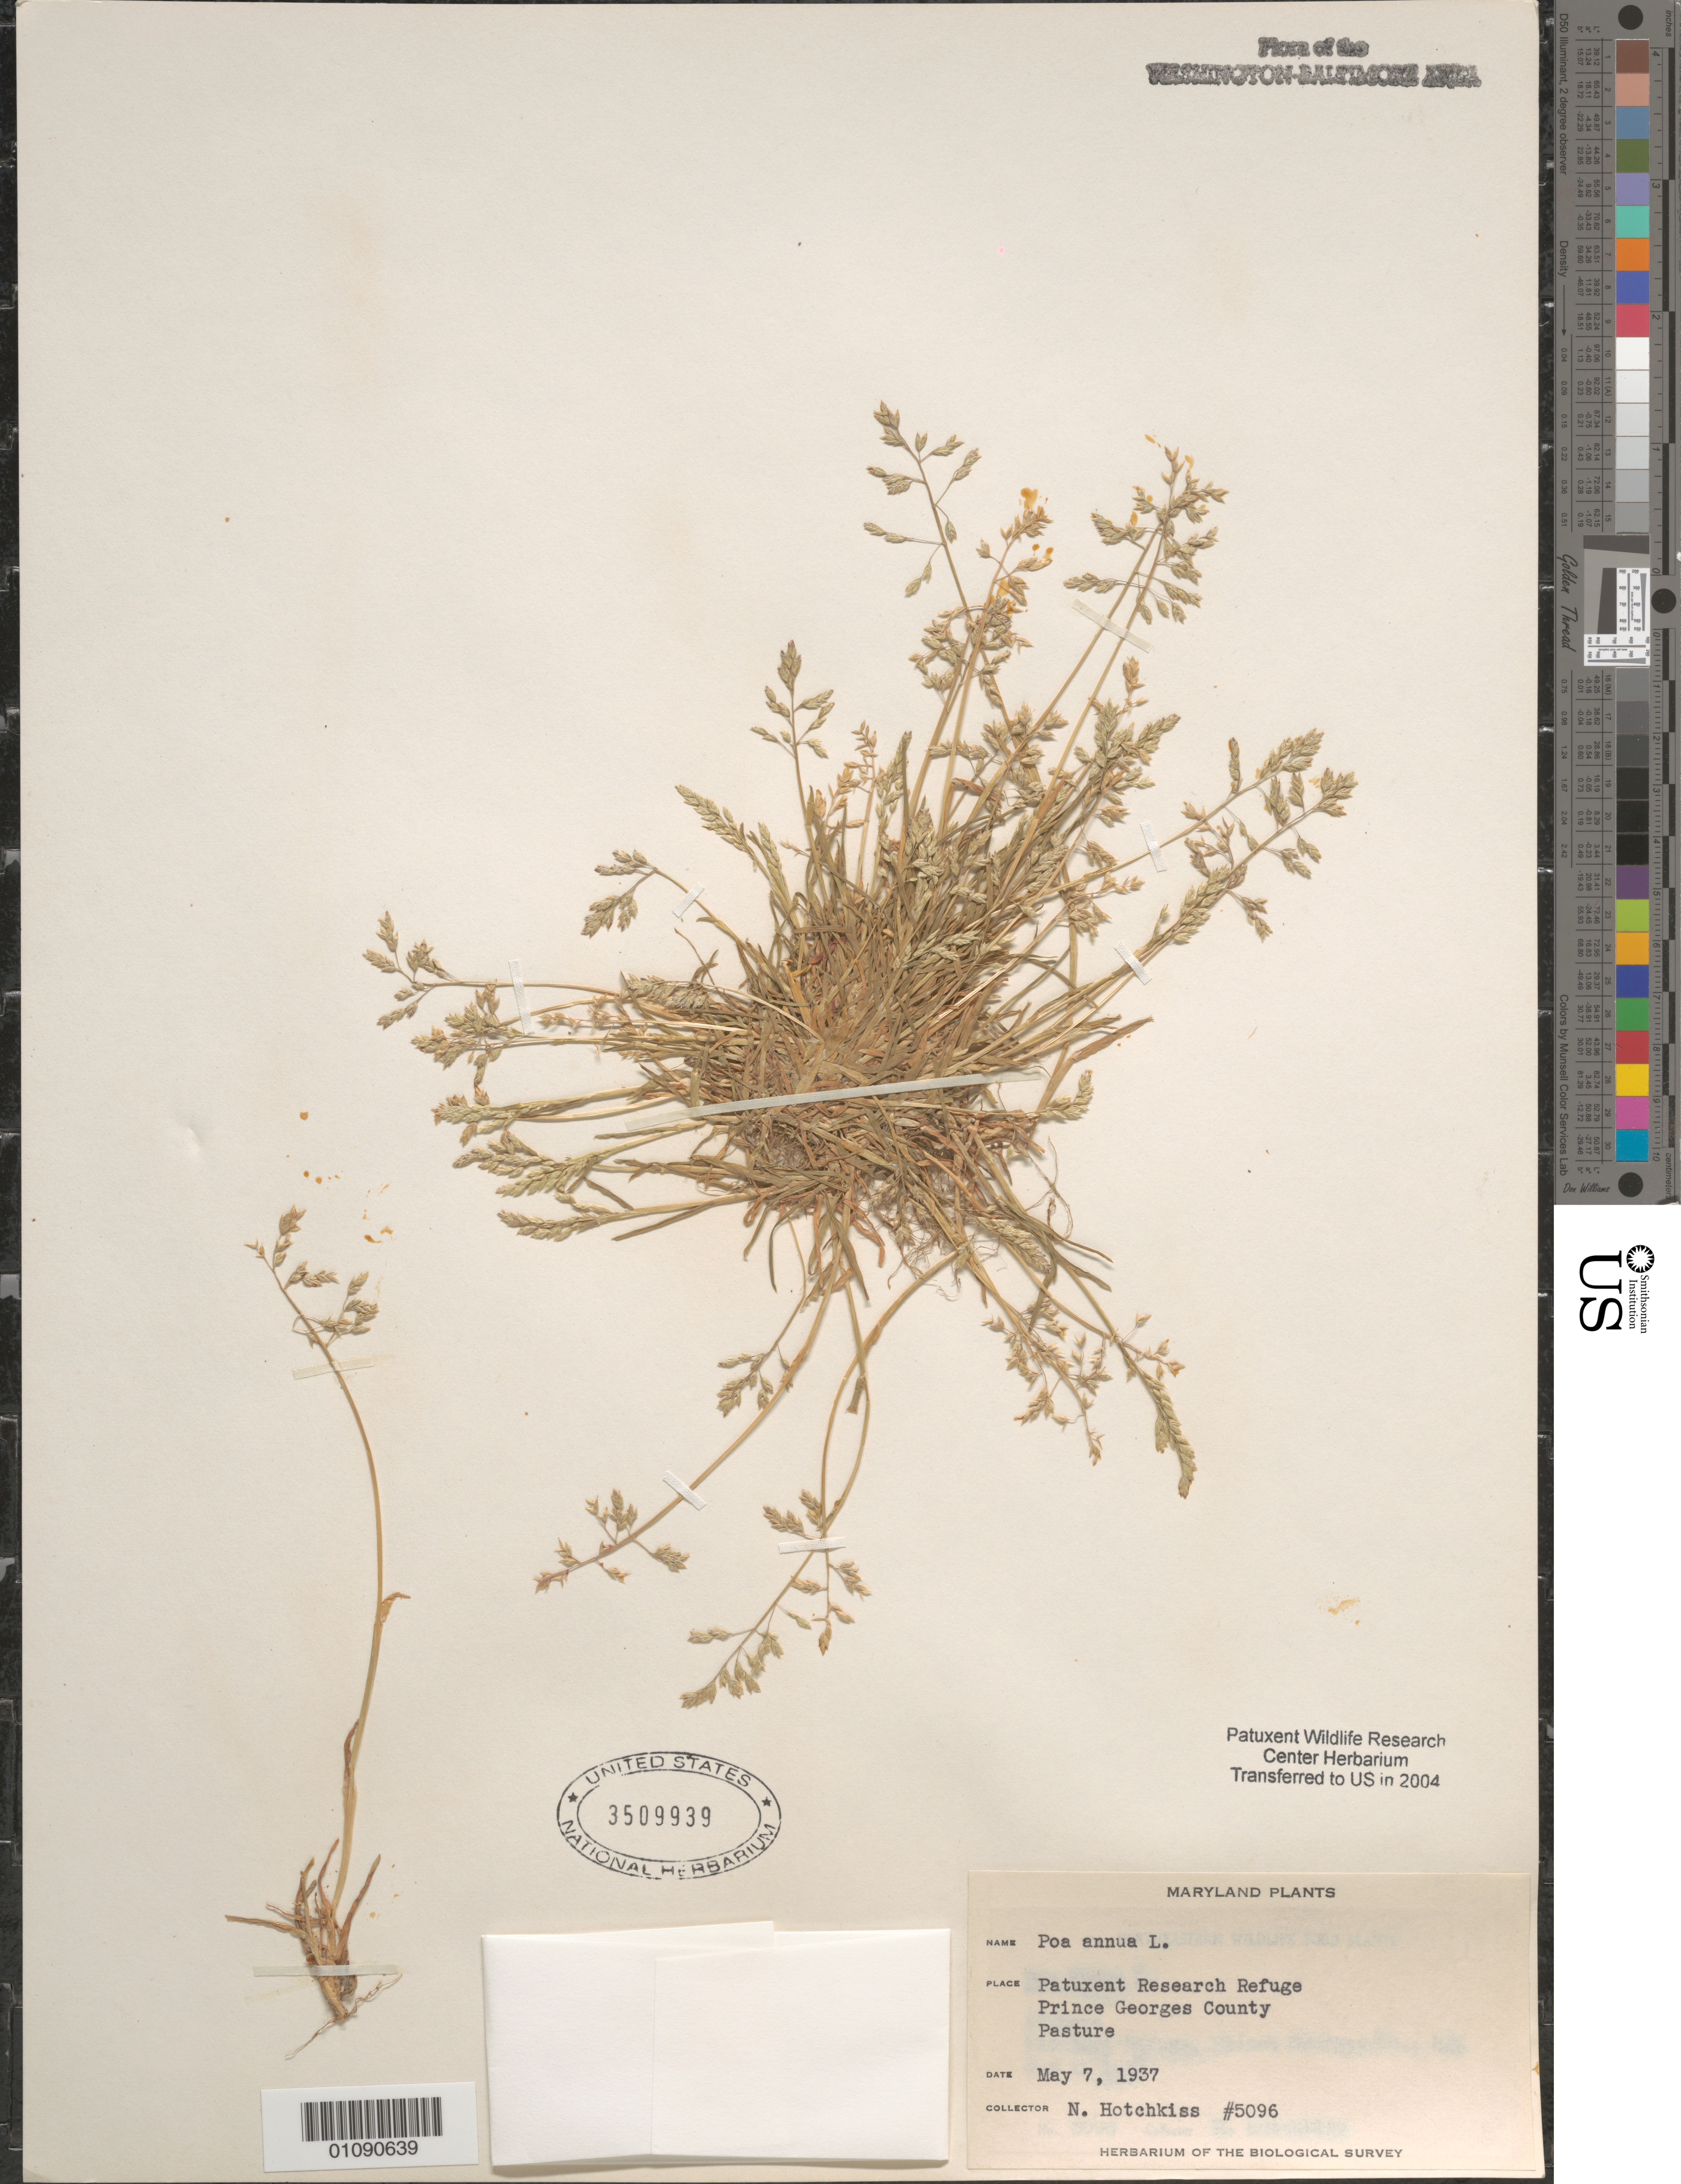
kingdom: Plantae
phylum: Tracheophyta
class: Liliopsida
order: Poales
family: Poaceae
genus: Poa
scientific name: Poa annua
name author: L.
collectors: N. Hotchkiss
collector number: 5096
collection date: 1937-05-07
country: United States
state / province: Maryland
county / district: Prince George's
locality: Patuxent Wildlife Refuge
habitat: Pasture.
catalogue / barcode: US 3509939